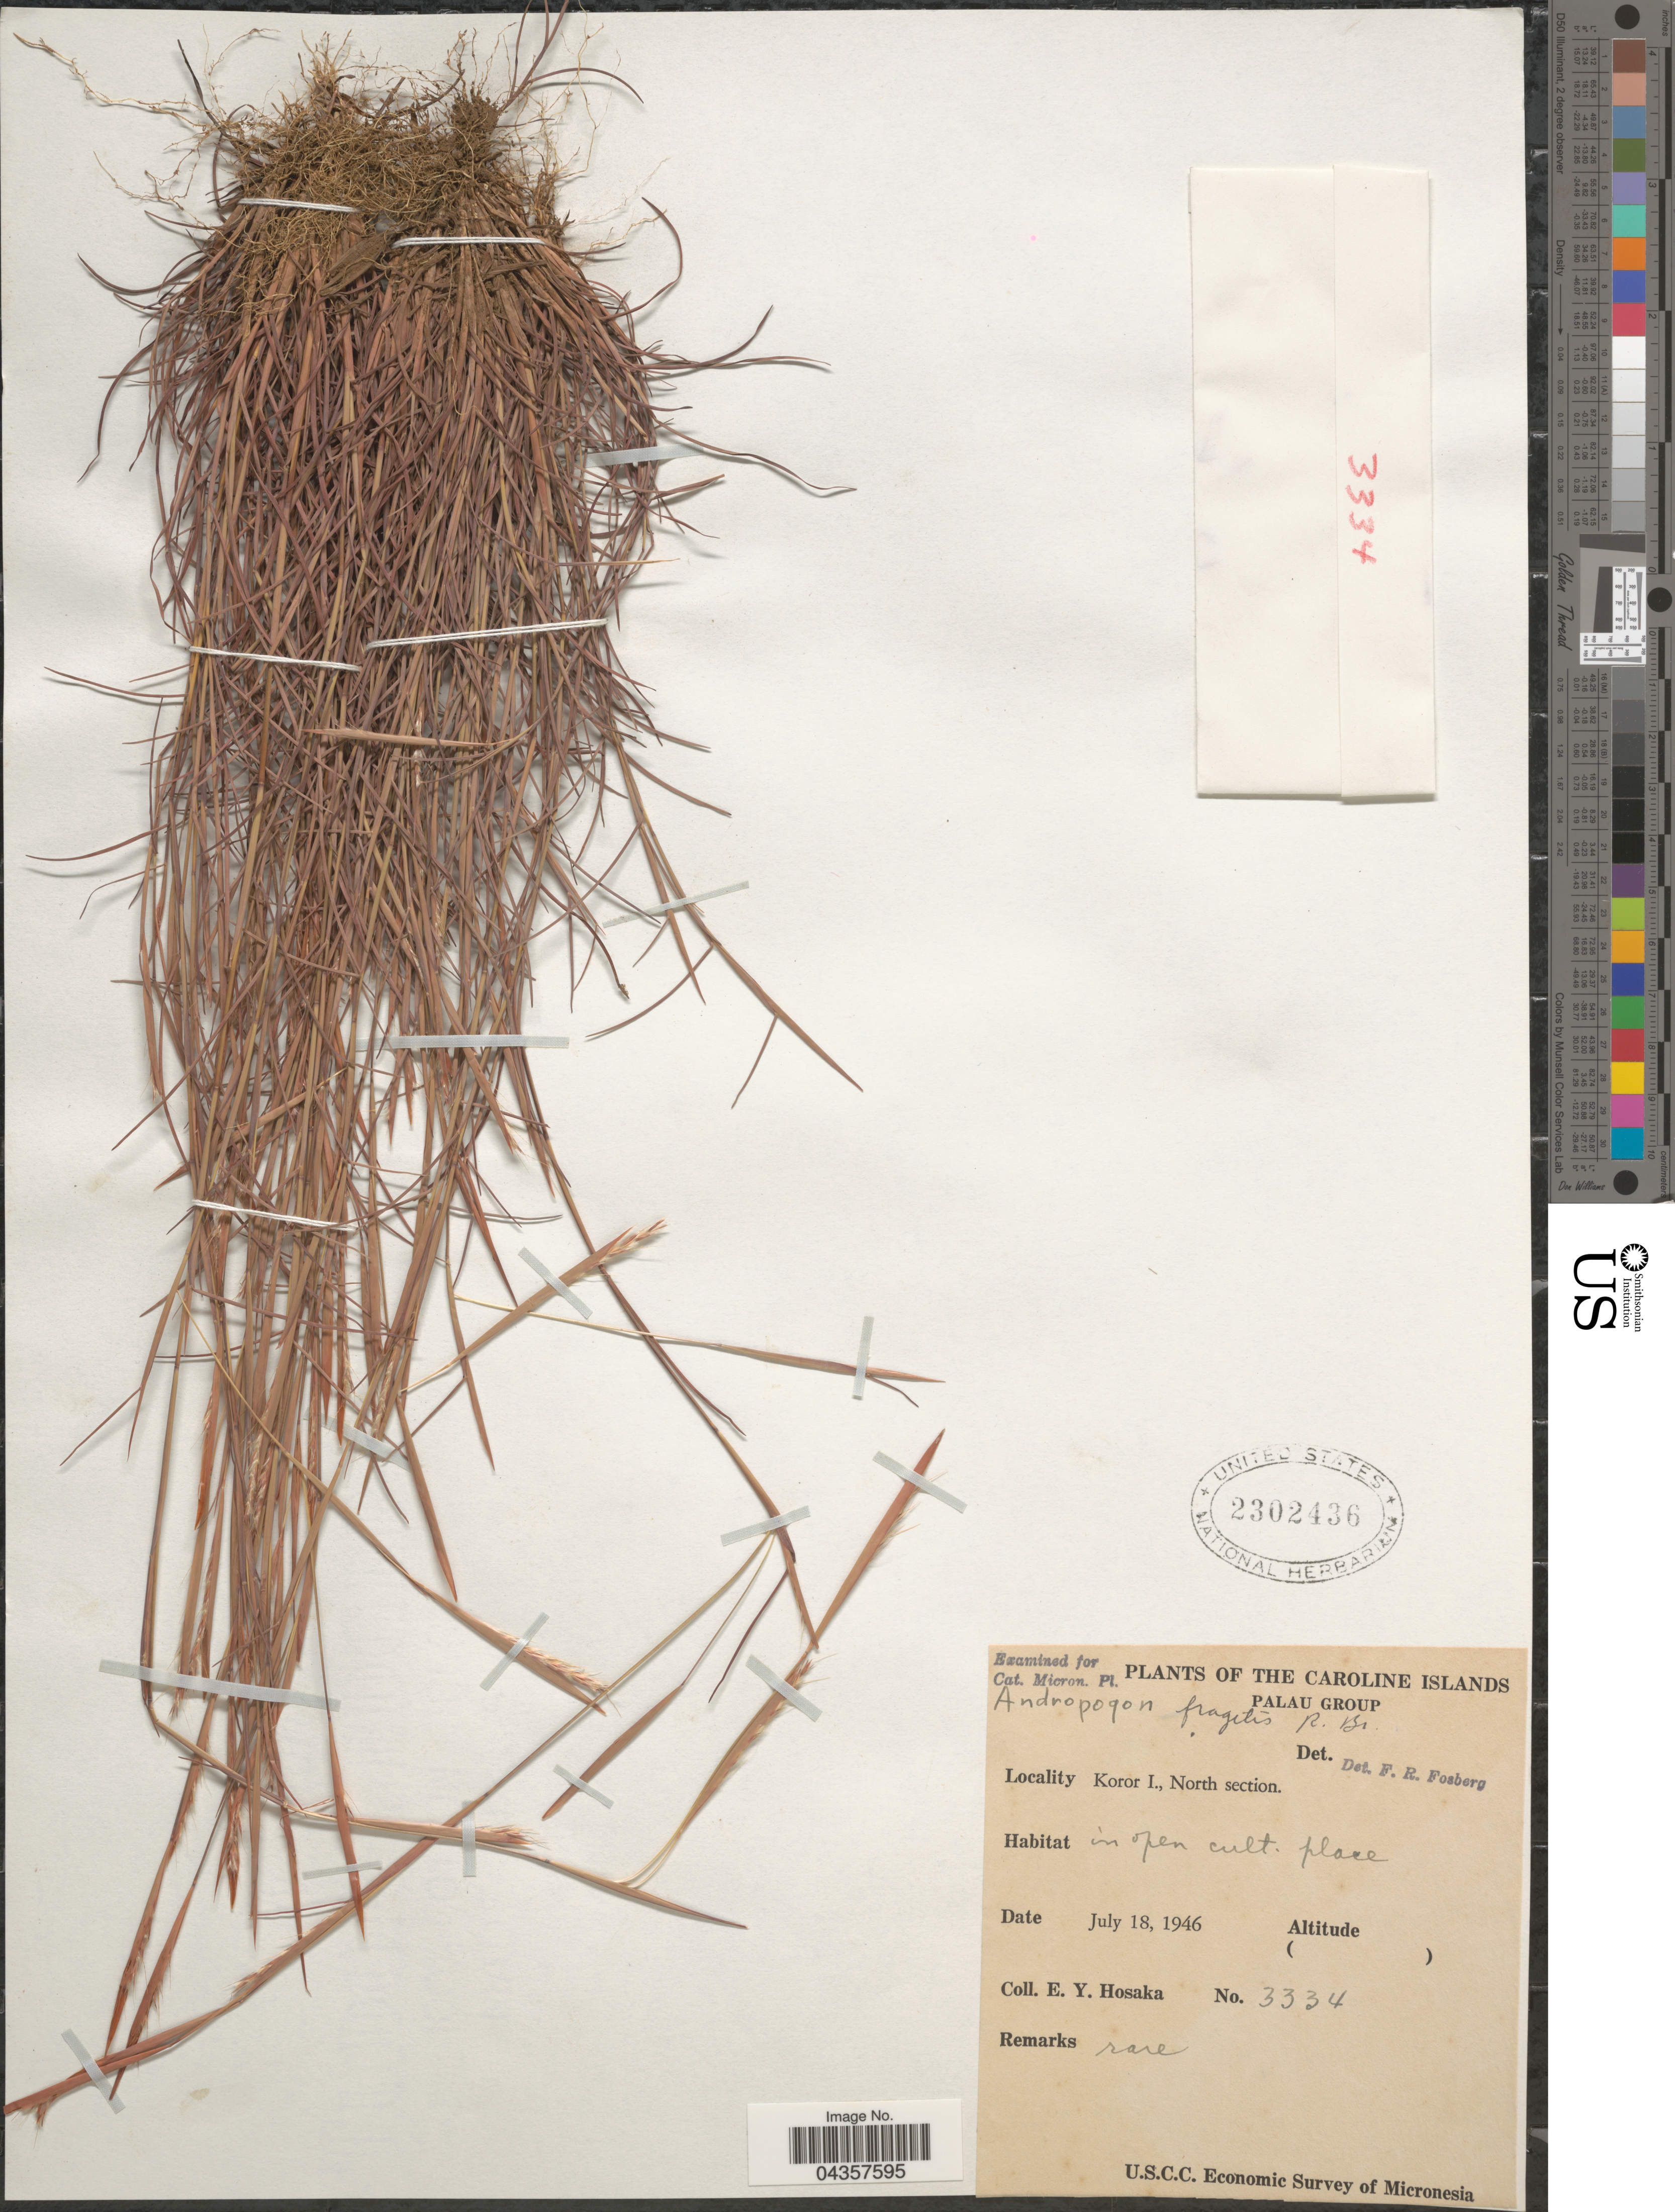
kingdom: Plantae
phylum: Tracheophyta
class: Liliopsida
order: Poales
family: Poaceae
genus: Schizachyrium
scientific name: Schizachyrium fragile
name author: (R. Br.) A. Camus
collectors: E. Y. Hosaka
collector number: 3334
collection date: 1946-07-18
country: Palau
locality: The Caroline Islands. Palau Group. Koror I., North section. U.S.C.C. Economic Survey of Micronesia.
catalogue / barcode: US 2302436